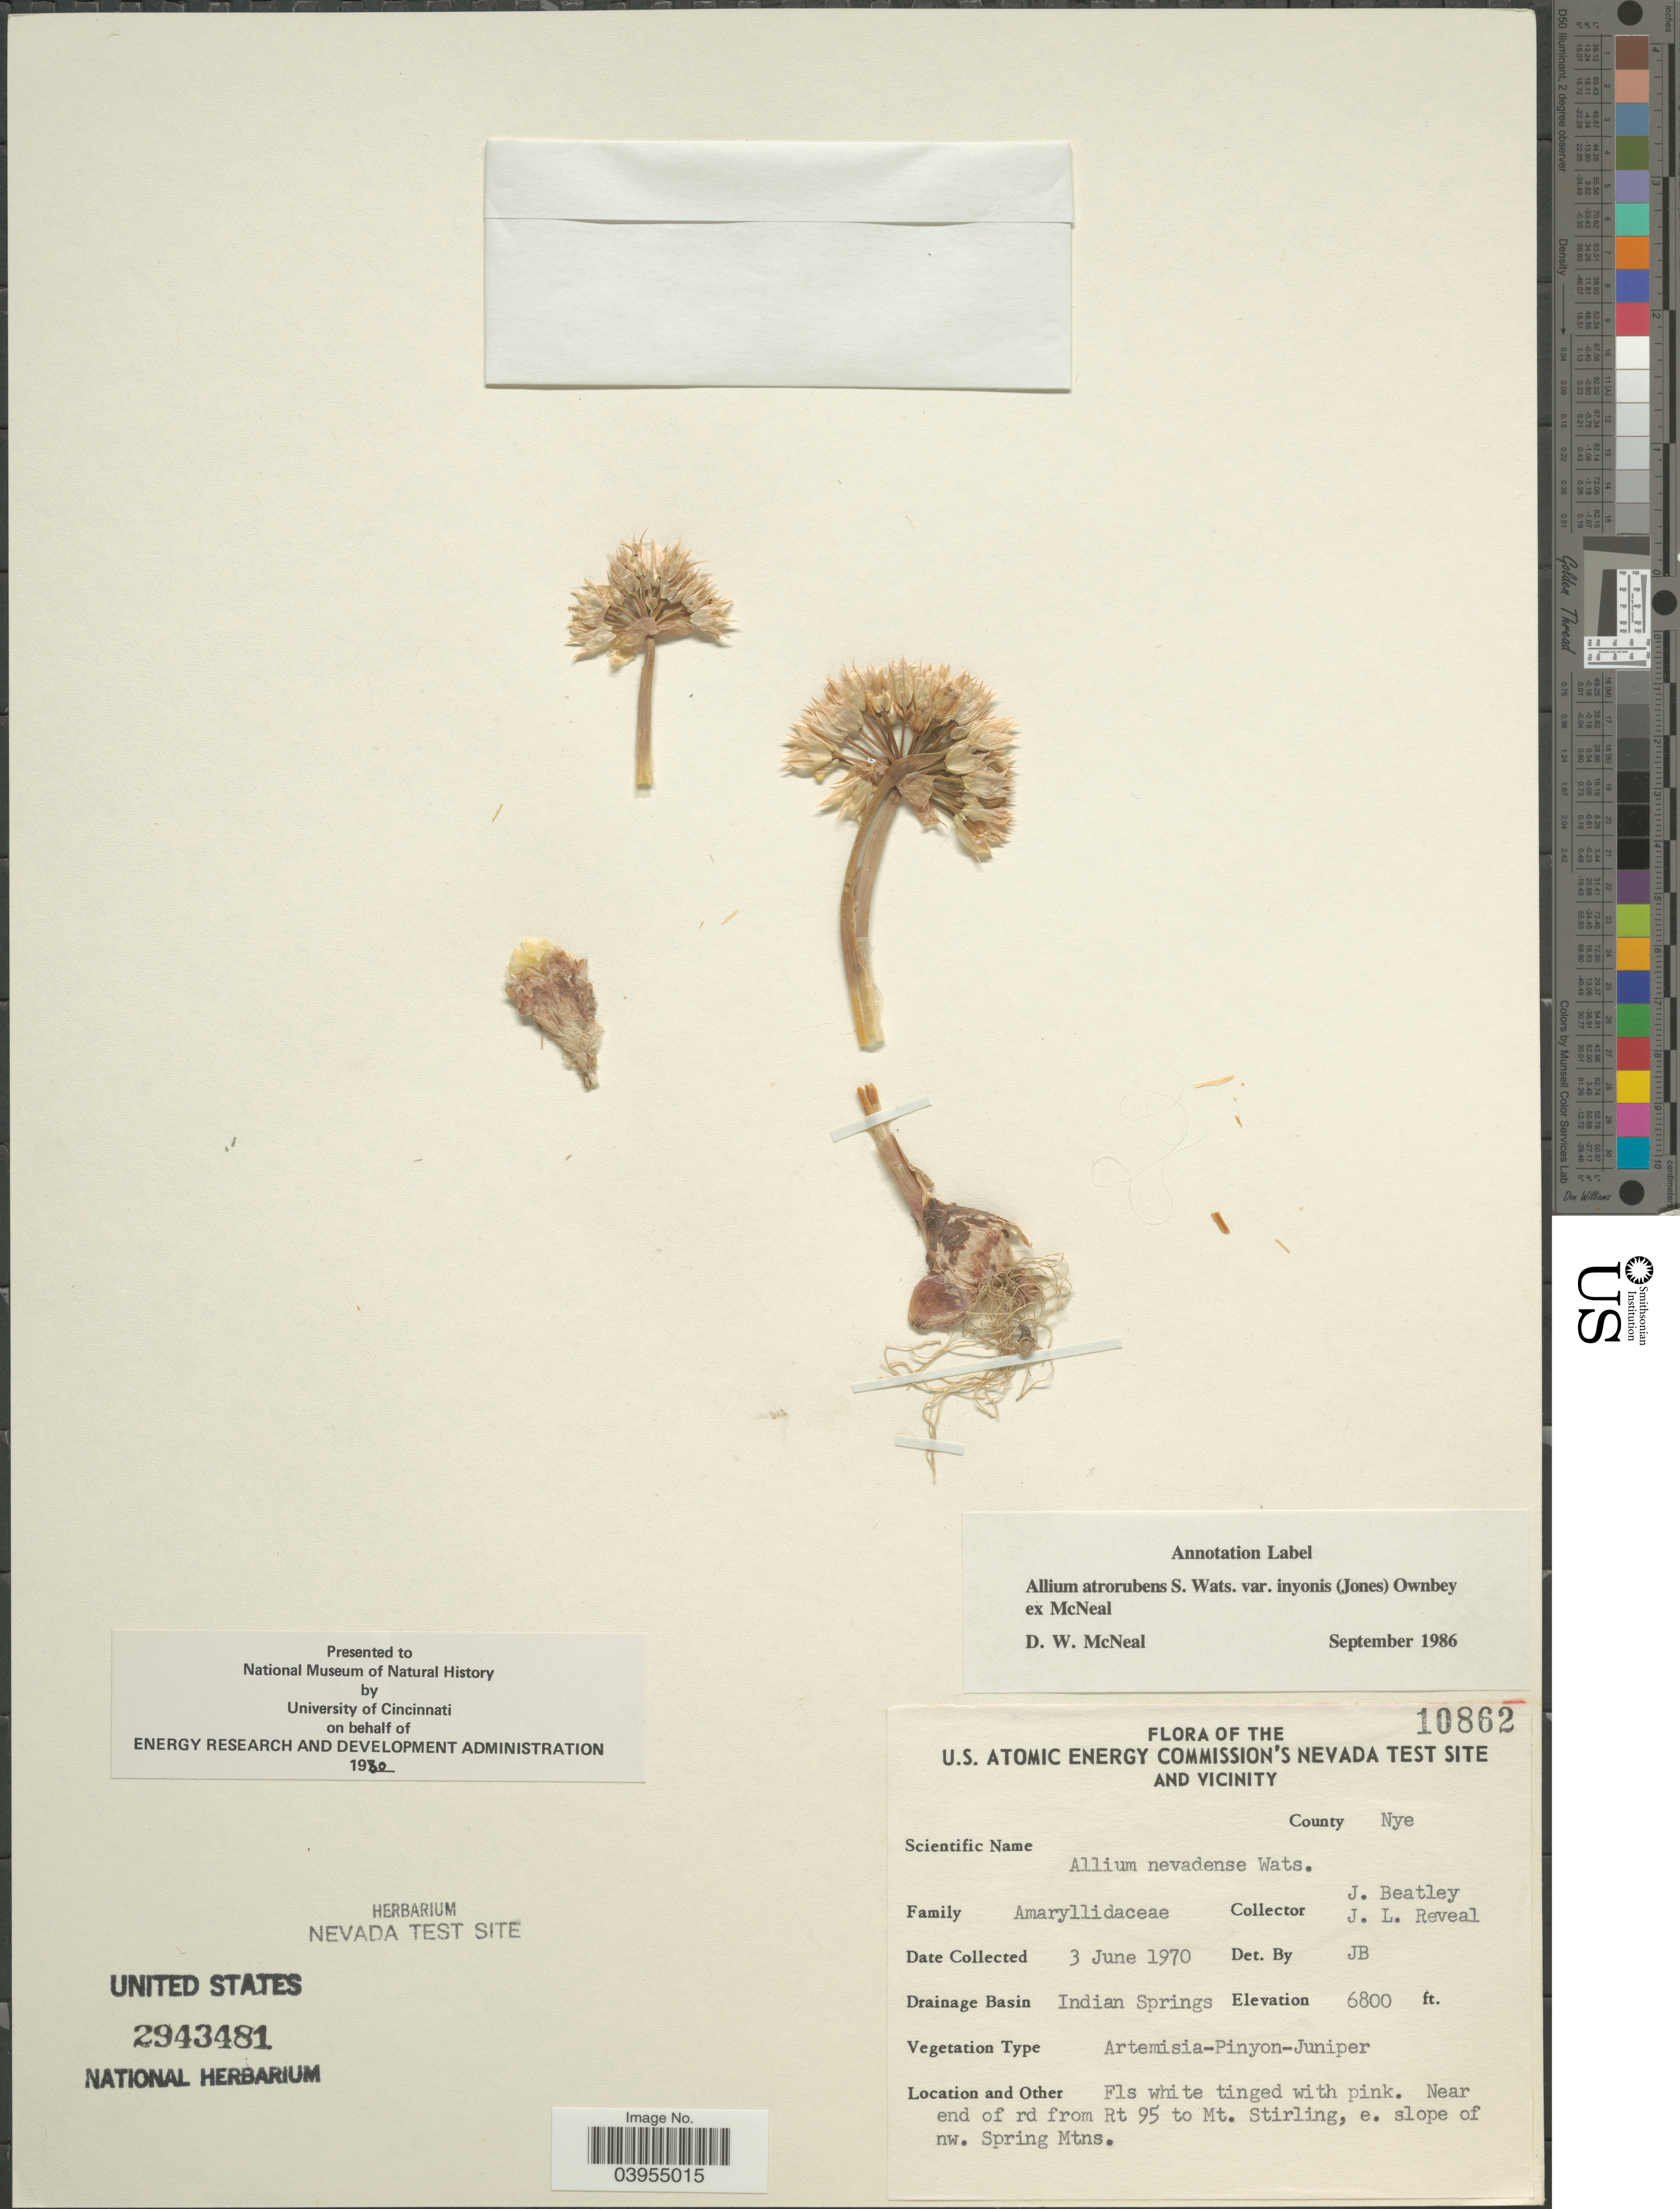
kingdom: Plantae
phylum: Tracheophyta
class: Liliopsida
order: Asparagales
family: Amaryllidaceae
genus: Allium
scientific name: Allium atrorubens var. inyonis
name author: (M.E. Jones) Ownbey & Aase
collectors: J. C. Beatley & J. L. Reveal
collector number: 10862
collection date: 1970-06-03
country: United States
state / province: Nevada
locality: U.S. Atomic Energy Commission's Nevada Test Site and Vicinity. County Nye. Drainage Basin Indian Springs. Near end of rd from Rt 95 to Mt. Stirling, e. slope of nw. Spring Mtns.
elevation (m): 2073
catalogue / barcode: US 2943481